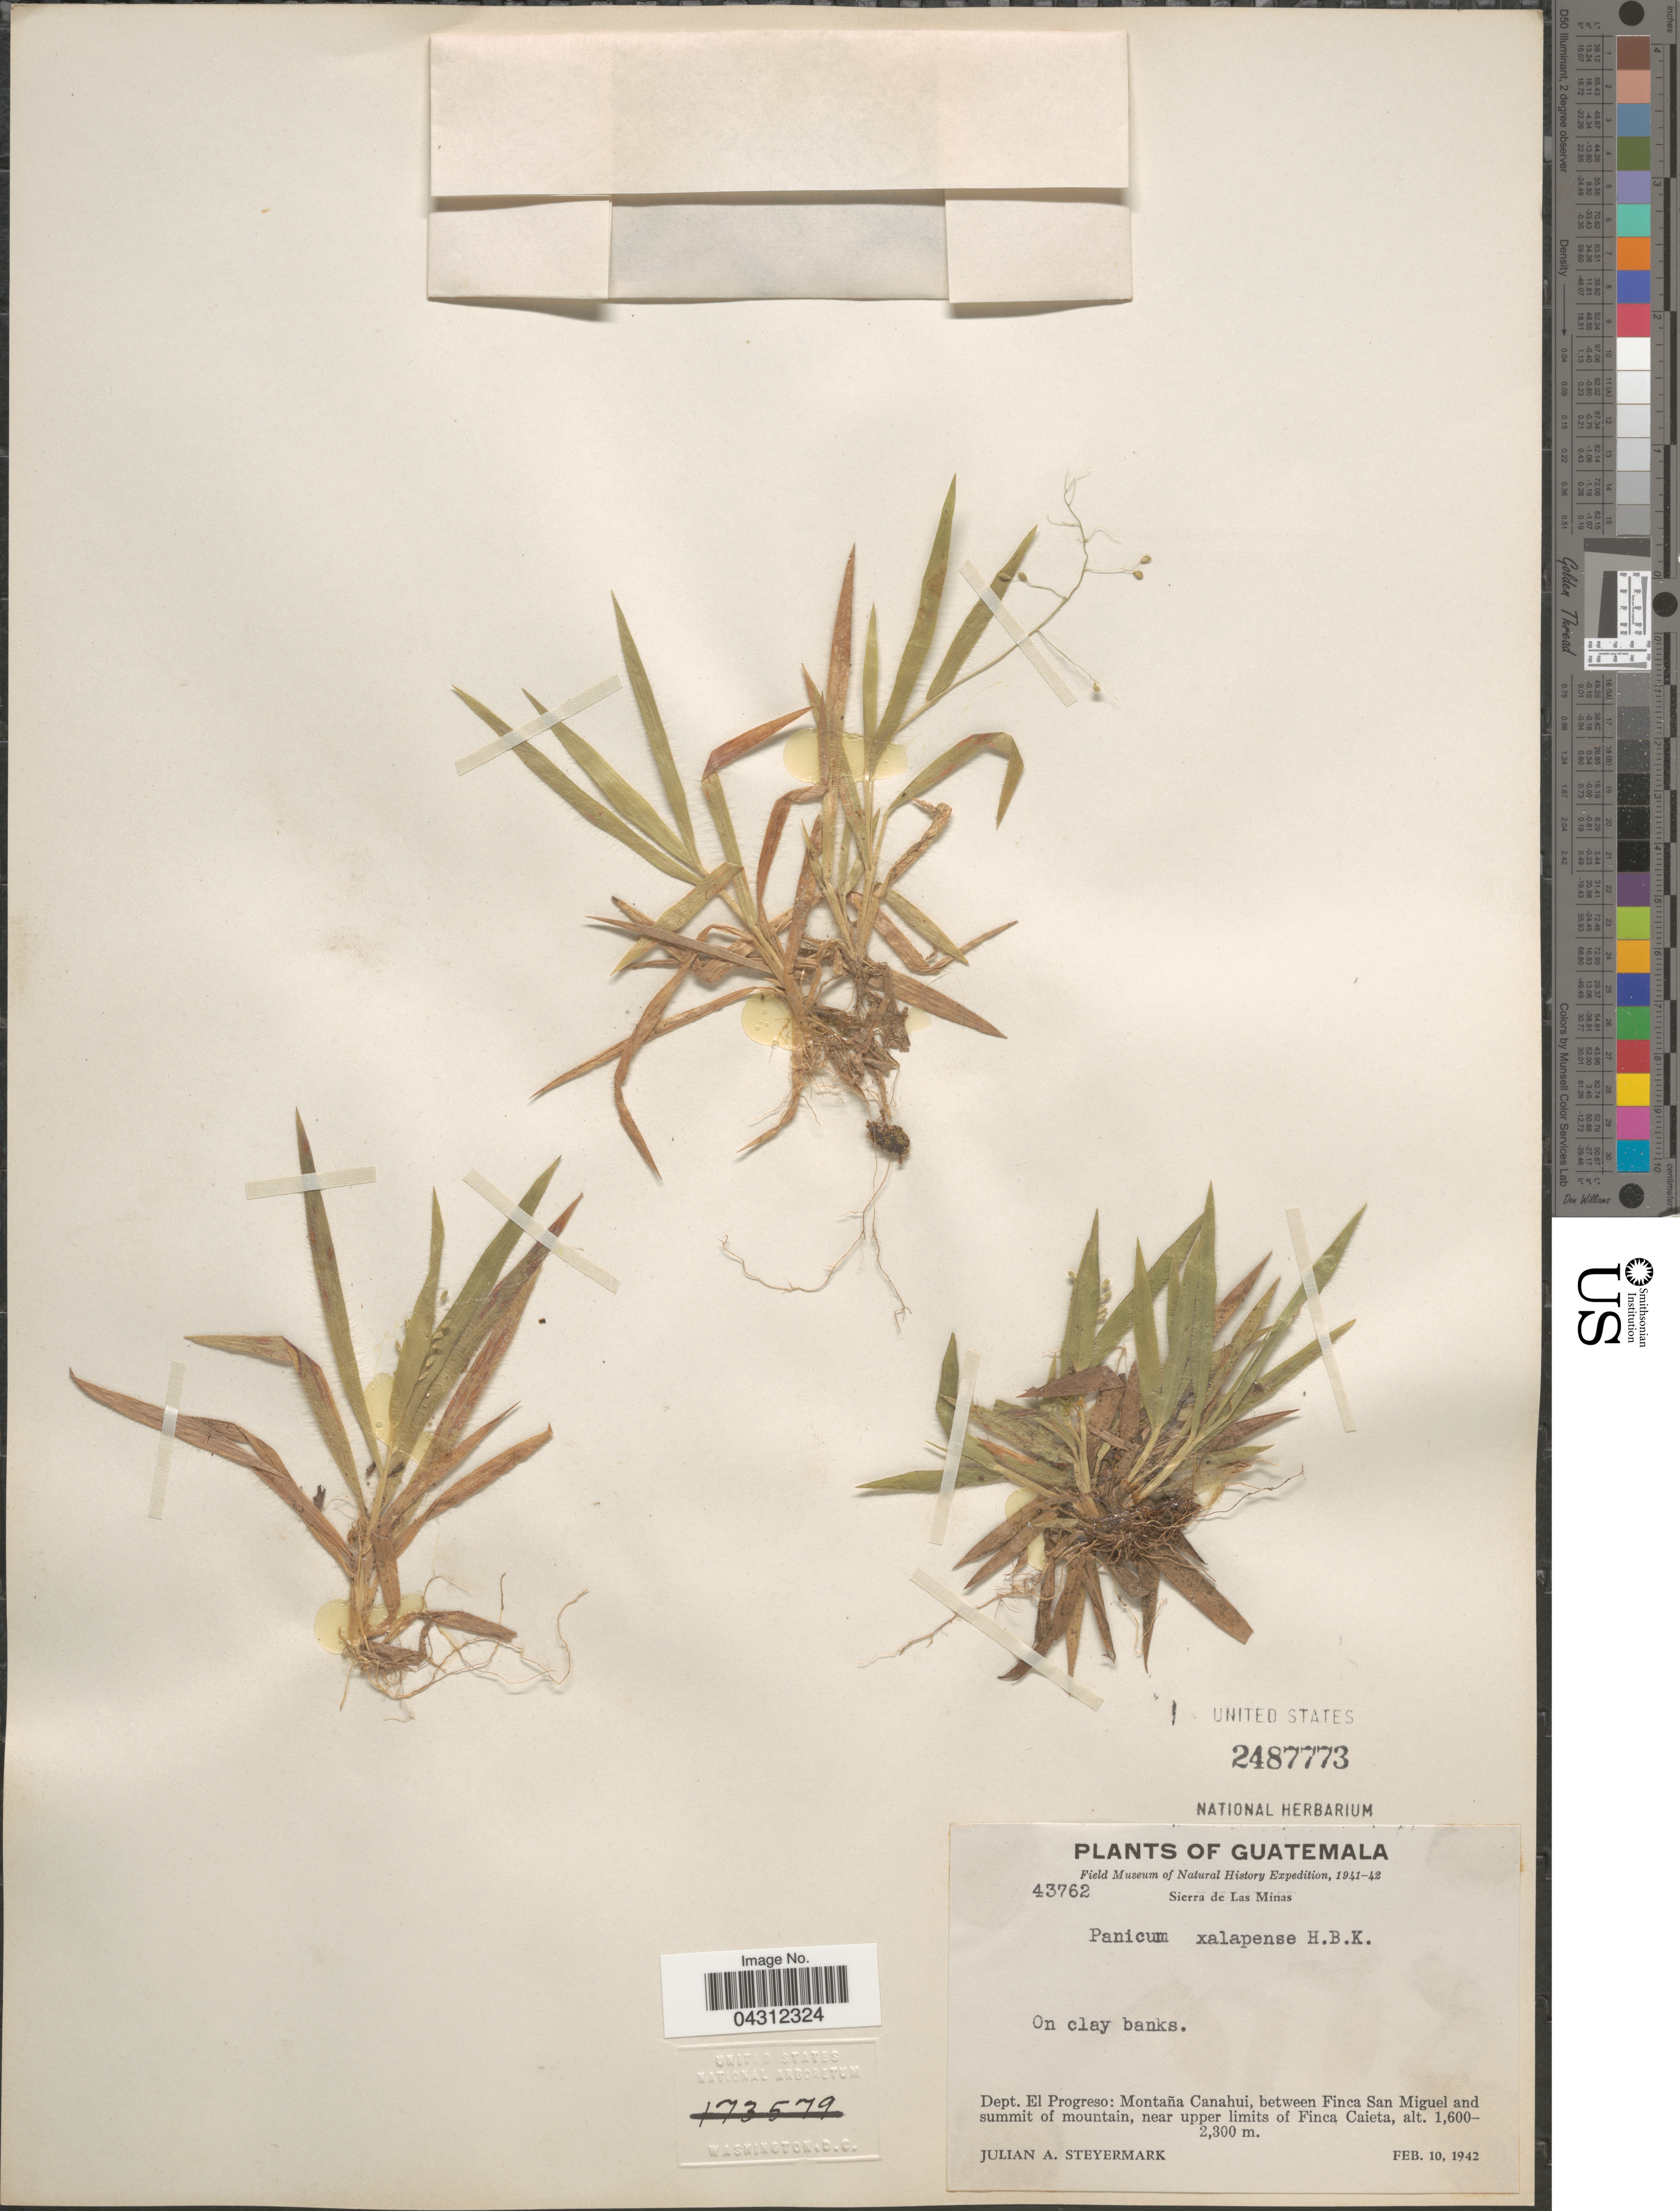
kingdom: Plantae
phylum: Tracheophyta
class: Liliopsida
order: Poales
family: Poaceae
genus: Dichanthelium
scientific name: Dichanthelium laxiflorum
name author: (Lam.) Gould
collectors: J. Steyermark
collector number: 43762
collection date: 1942-02-10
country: Guatemala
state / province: El Progreso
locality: Field Museum of Natural History Expedition, 1941-42. Sierra de Las Minas. Dept. El Progreso: Montaña Canahui, between Finca San Miguel and summit of mountain, near upper limits of Finca Caieta.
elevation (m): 1600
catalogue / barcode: US 2487773